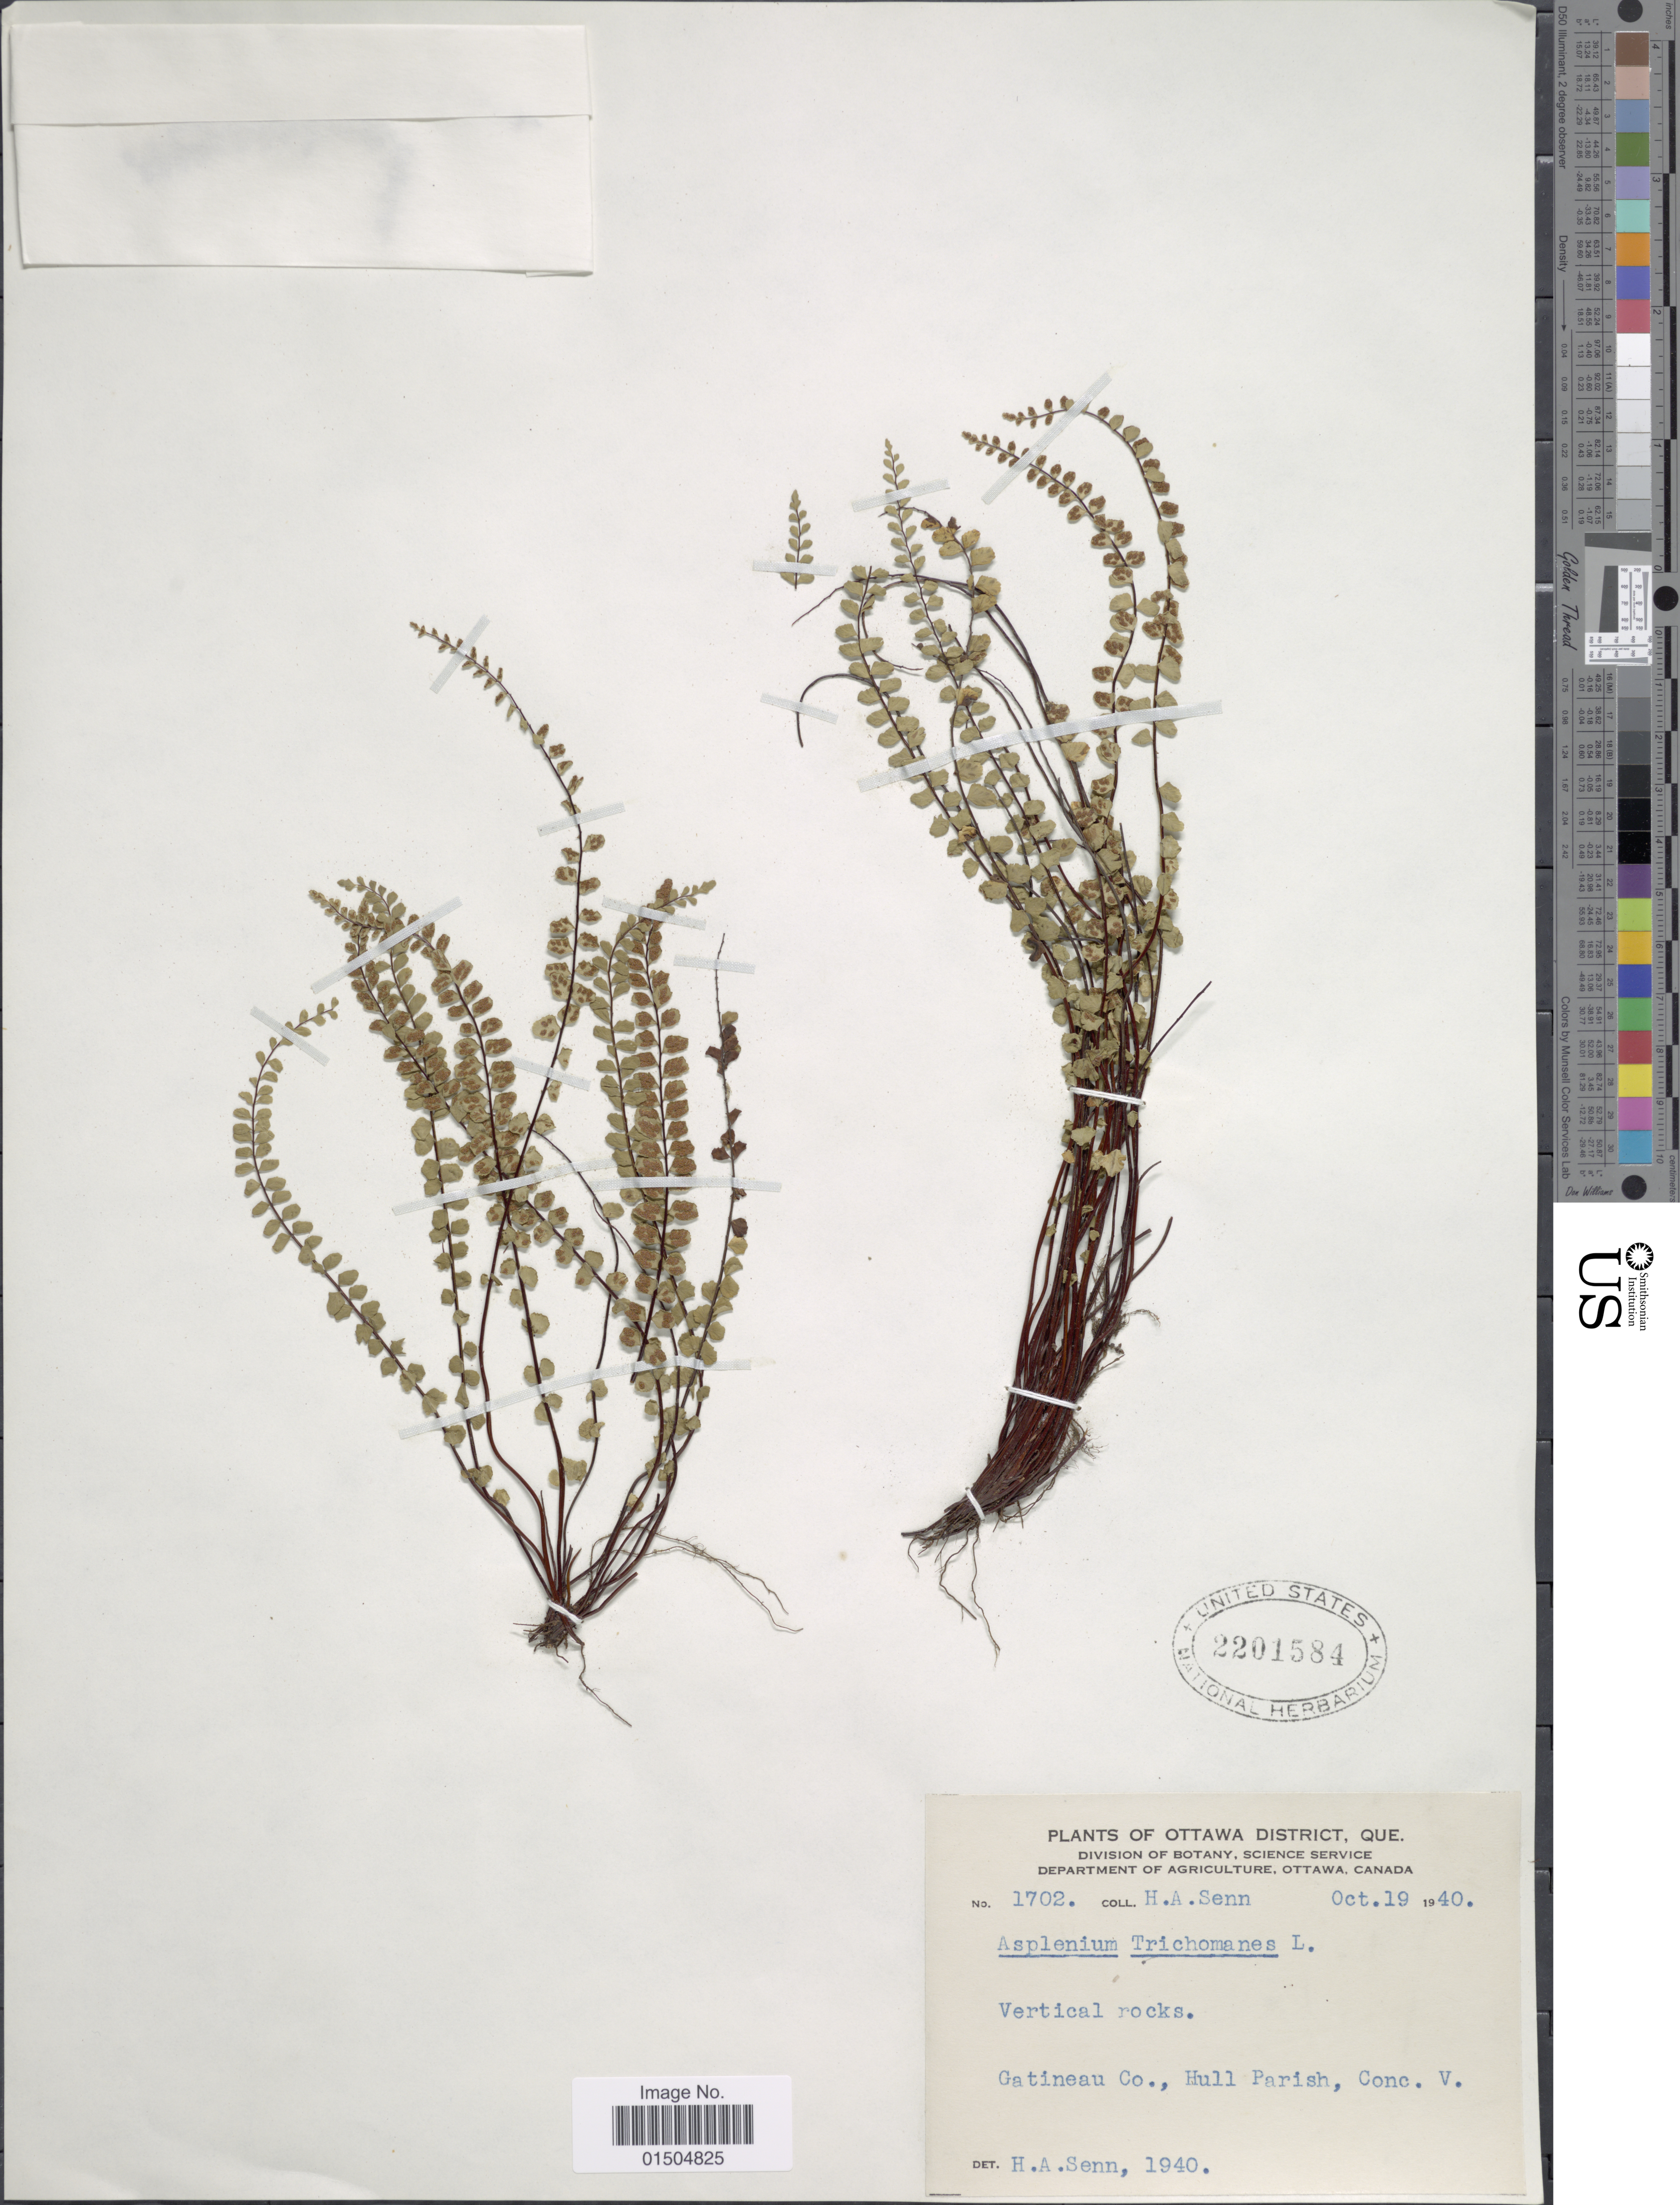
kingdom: Plantae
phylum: Tracheophyta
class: Polypodiopsida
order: Polypodiales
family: Aspleniaceae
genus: Asplenium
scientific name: Asplenium trichomanes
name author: L.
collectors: H. Senn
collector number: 1702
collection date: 1940-10-19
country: Canada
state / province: Quebec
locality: Ottawa District. Gatineau Co., Hull Parish, Conc. V.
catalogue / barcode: US 2201584